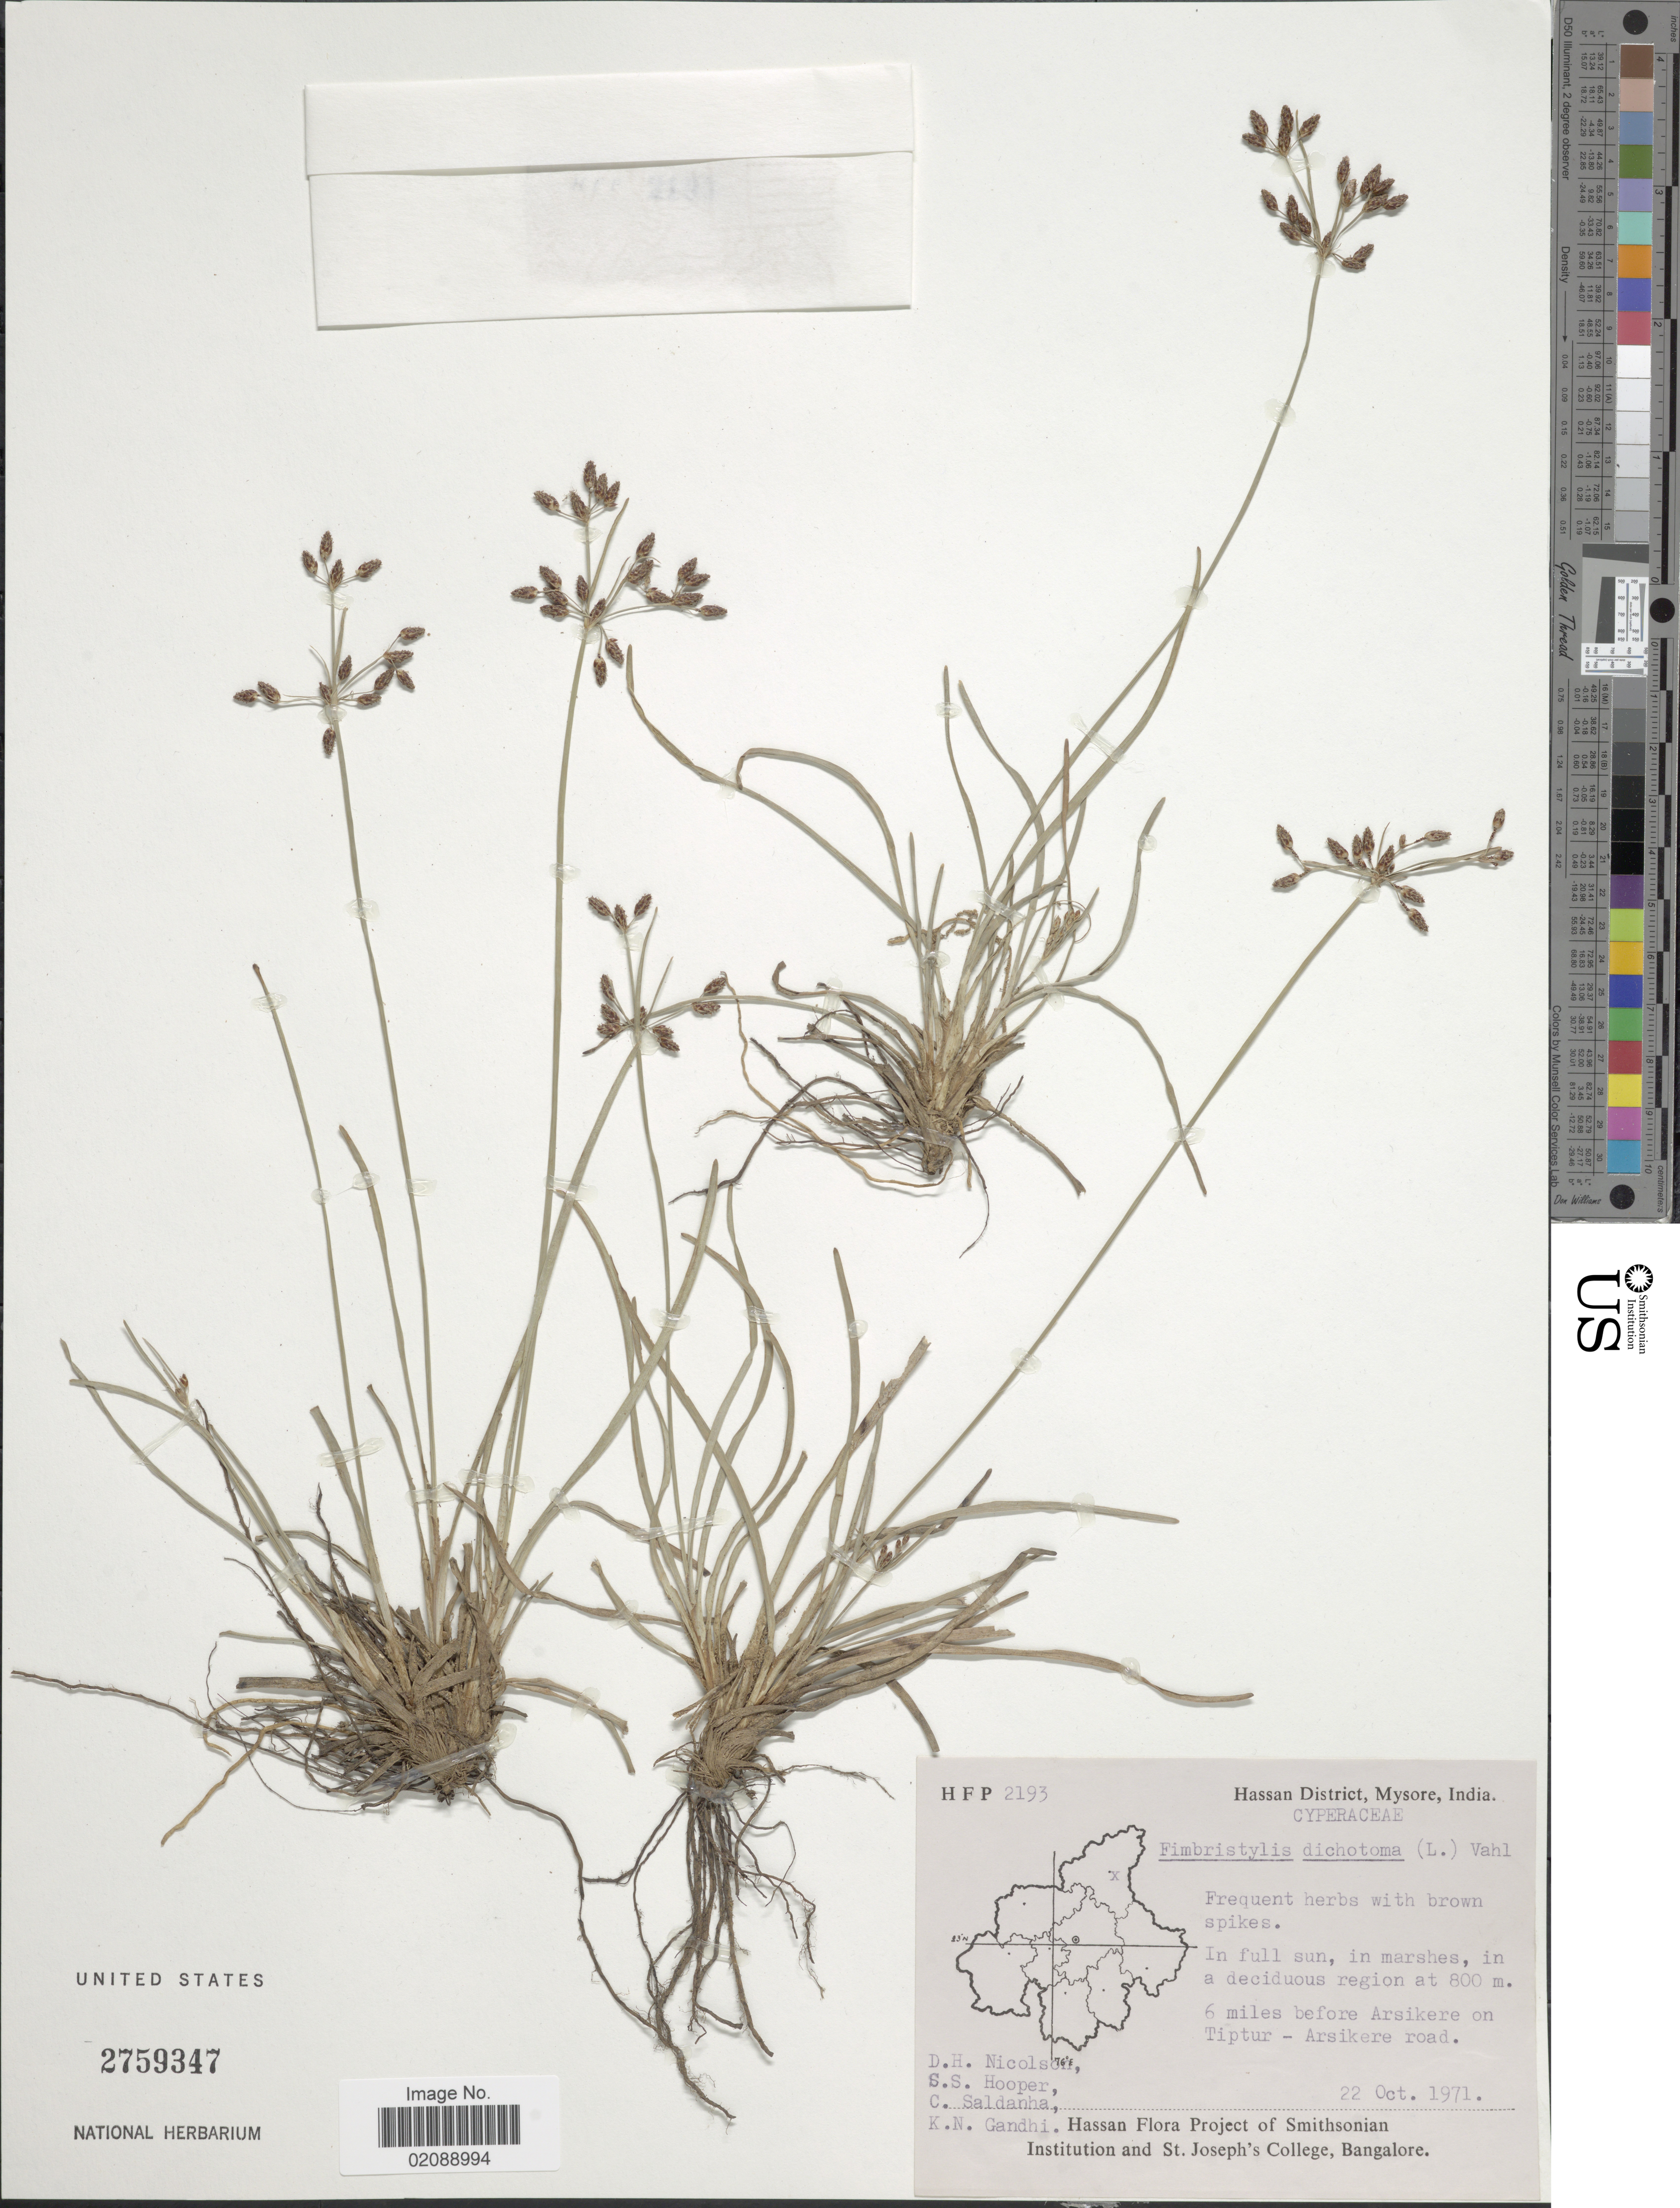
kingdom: Plantae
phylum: Tracheophyta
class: Liliopsida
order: Poales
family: Cyperaceae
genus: Fimbristylis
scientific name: Fimbristylis dichotoma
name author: (L.) Vahl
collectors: D. H. Nicolson, S. S. Hooper, C. Saldanha & K. N. Gandhi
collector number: H F P 2193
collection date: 1971-10-22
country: India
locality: Hassan District, Mysore, In full sun, in marshes, in a deciduous region, 6 miles before Arsikere on Tiptur - Arsikere road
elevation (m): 800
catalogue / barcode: US 2759347